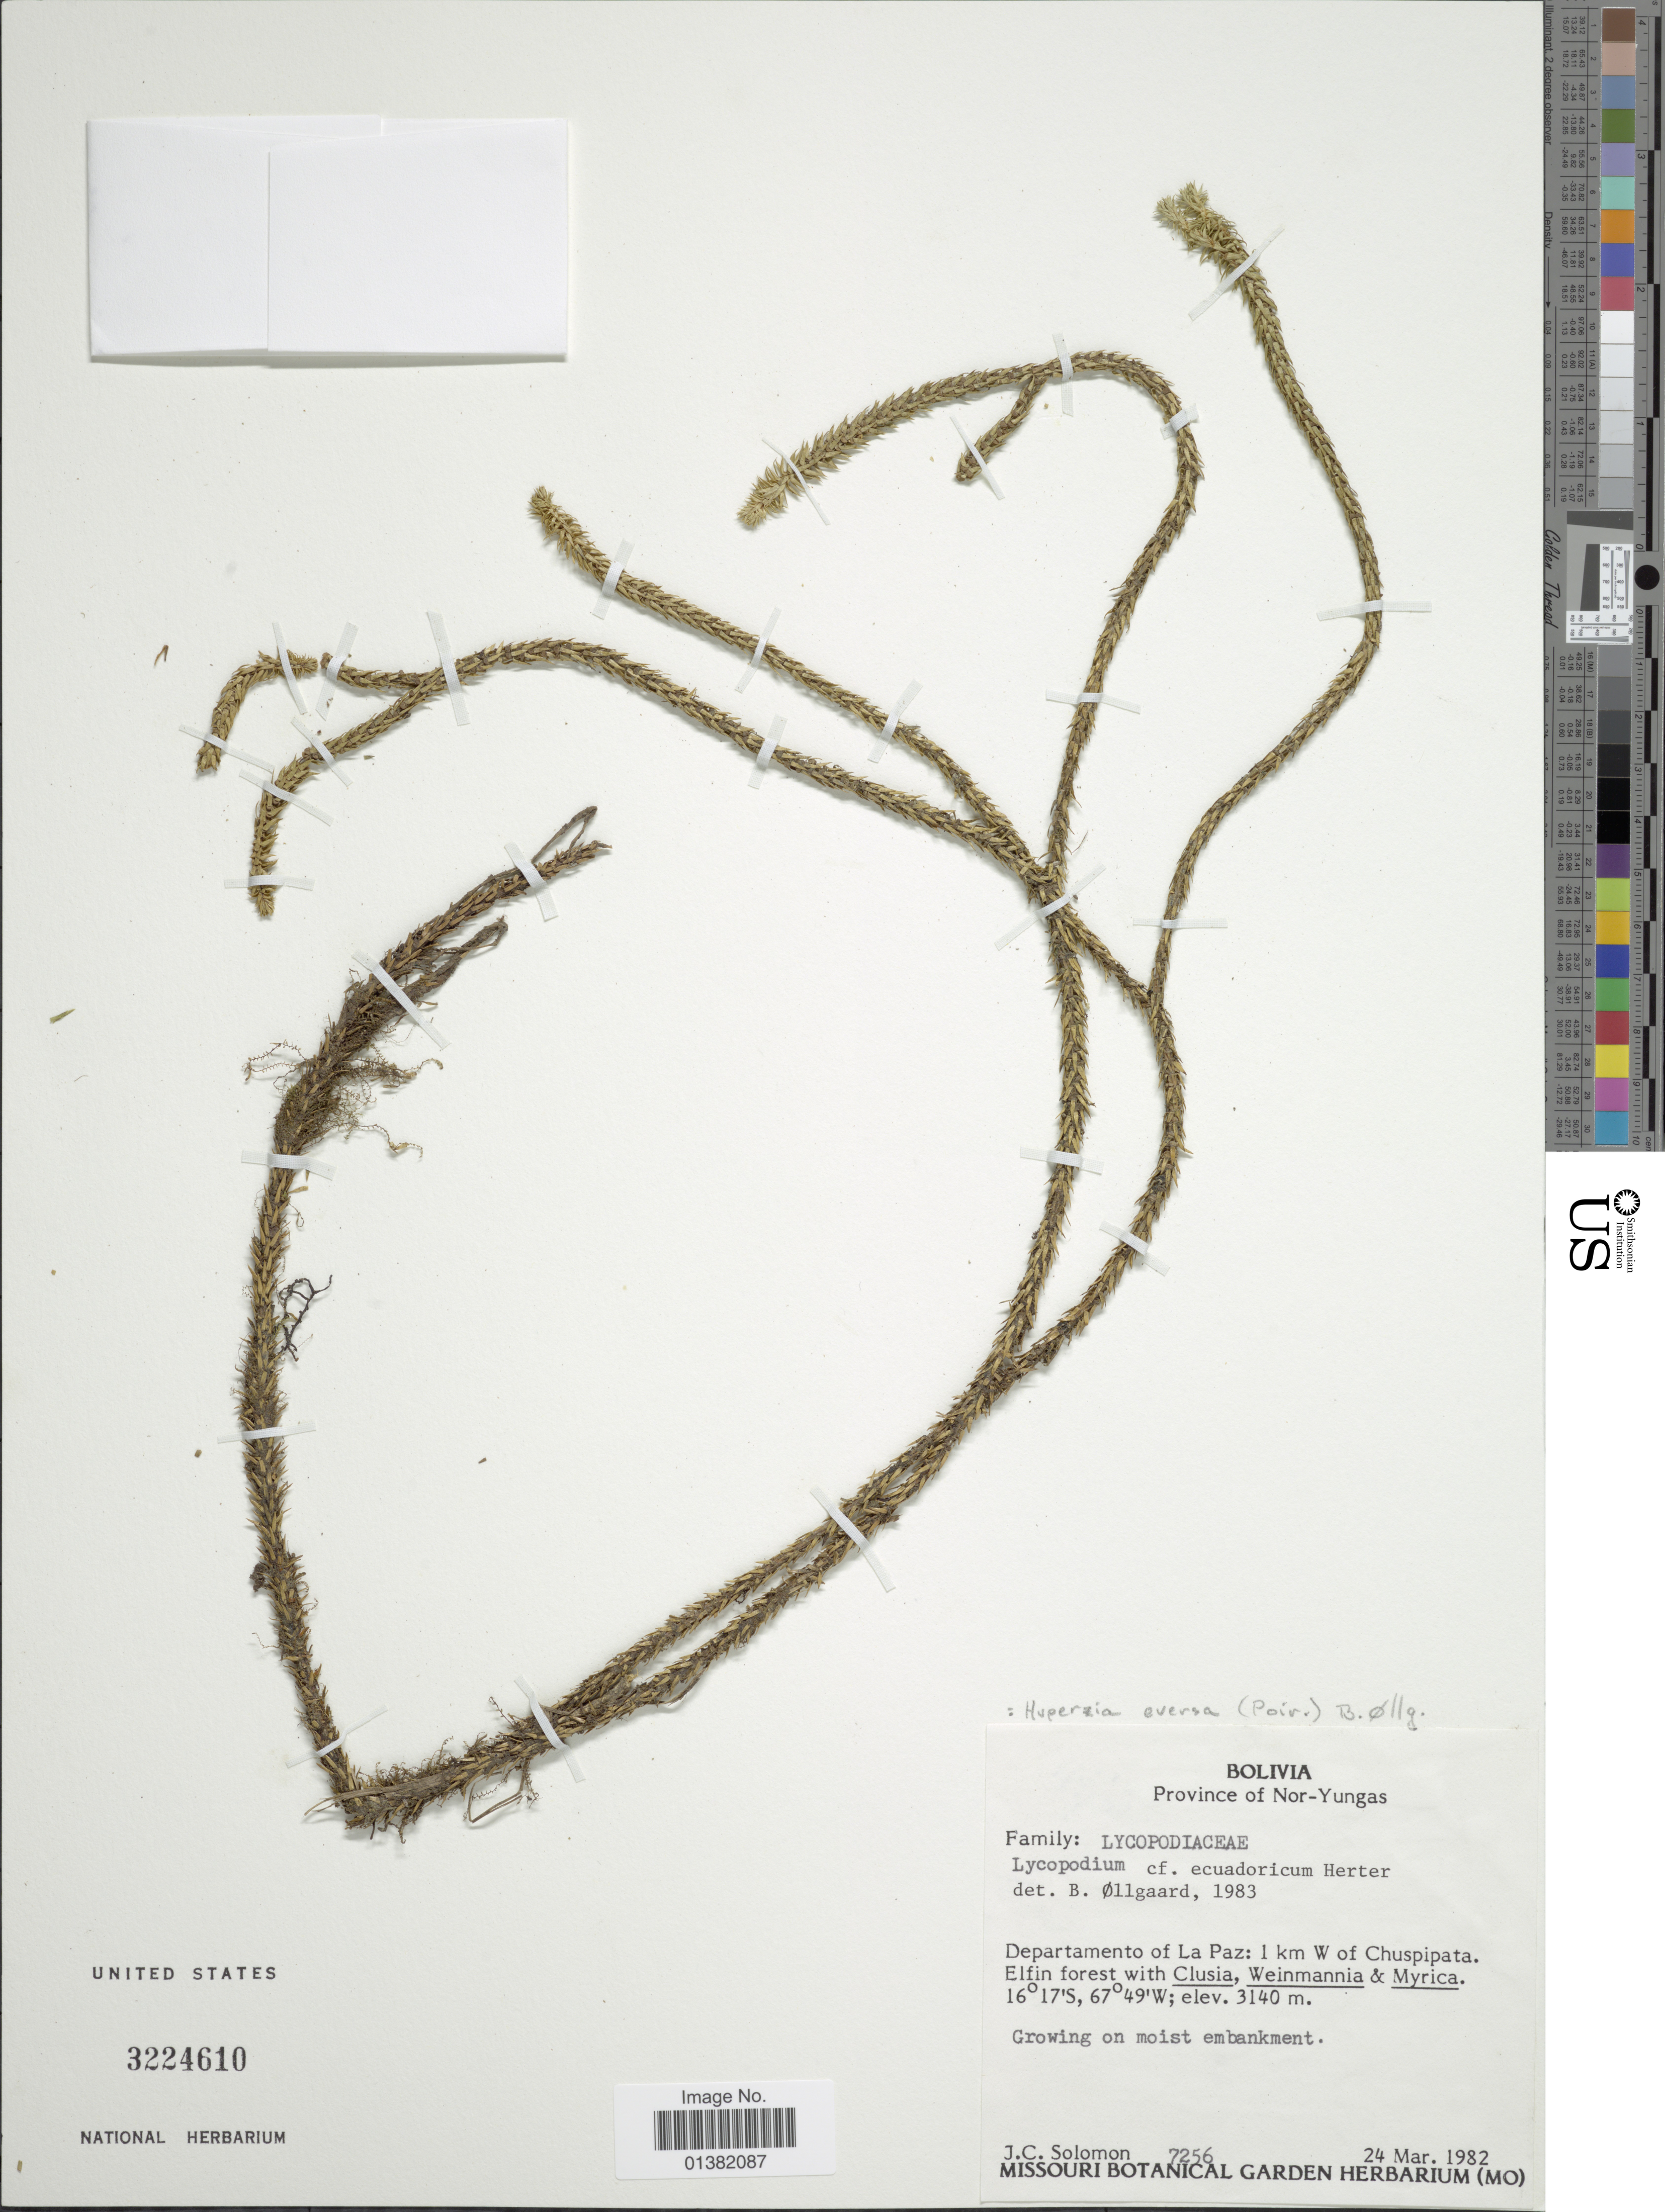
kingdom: Plantae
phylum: Tracheophyta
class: Lycopodiopsida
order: Lycopodiales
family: Lycopodiaceae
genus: Phlegmariurus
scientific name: Phlegmariurus eversus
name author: (Poir.) B. Øllg.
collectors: J. C. Solomon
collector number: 7256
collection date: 1982-03-24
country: Bolivia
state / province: La Paz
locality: Province of Nor-Yungas, 1 km W of Chuspipata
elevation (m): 3140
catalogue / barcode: US 3224610